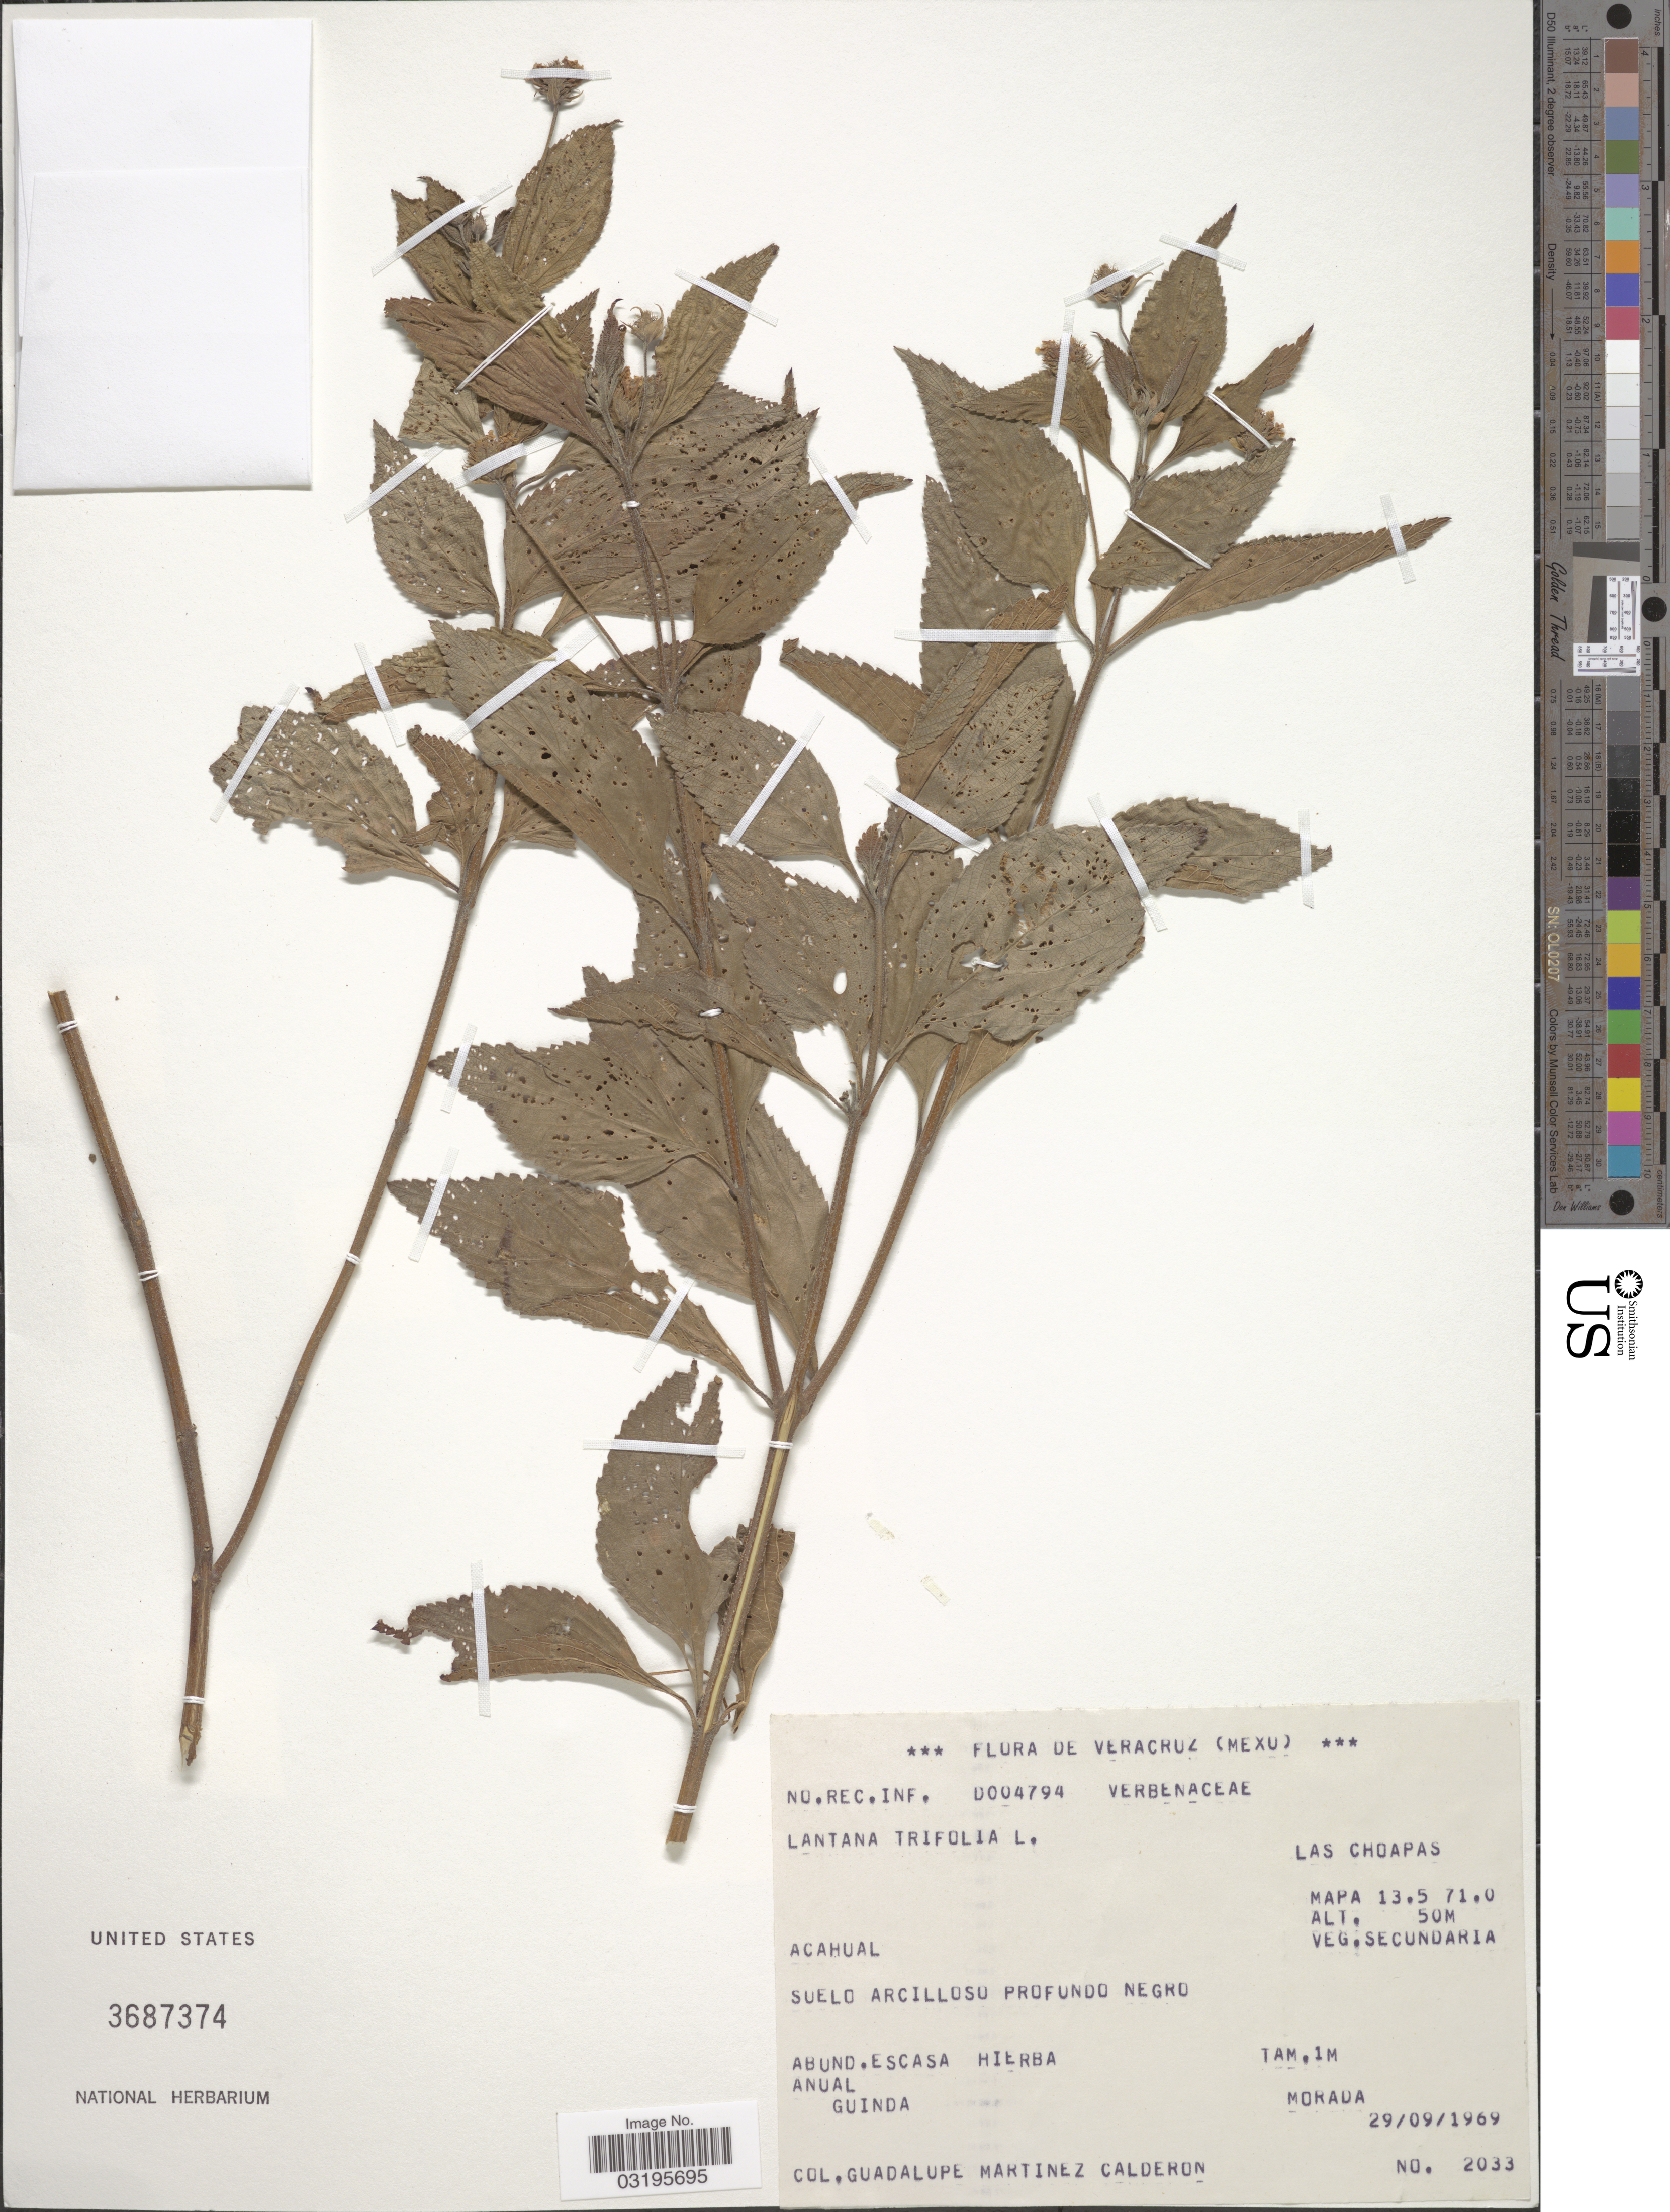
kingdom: Plantae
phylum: Tracheophyta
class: Magnoliopsida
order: Lamiales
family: Verbenaceae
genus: Lantana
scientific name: Lantana trifolia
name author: L.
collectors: G. Martinez-C.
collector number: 2033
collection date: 1969-09-29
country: Mexico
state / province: Veracruz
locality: Veracruz. Las Choapas. Mapa 13.5 71.0. Acahual.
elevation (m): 50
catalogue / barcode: US 3687374